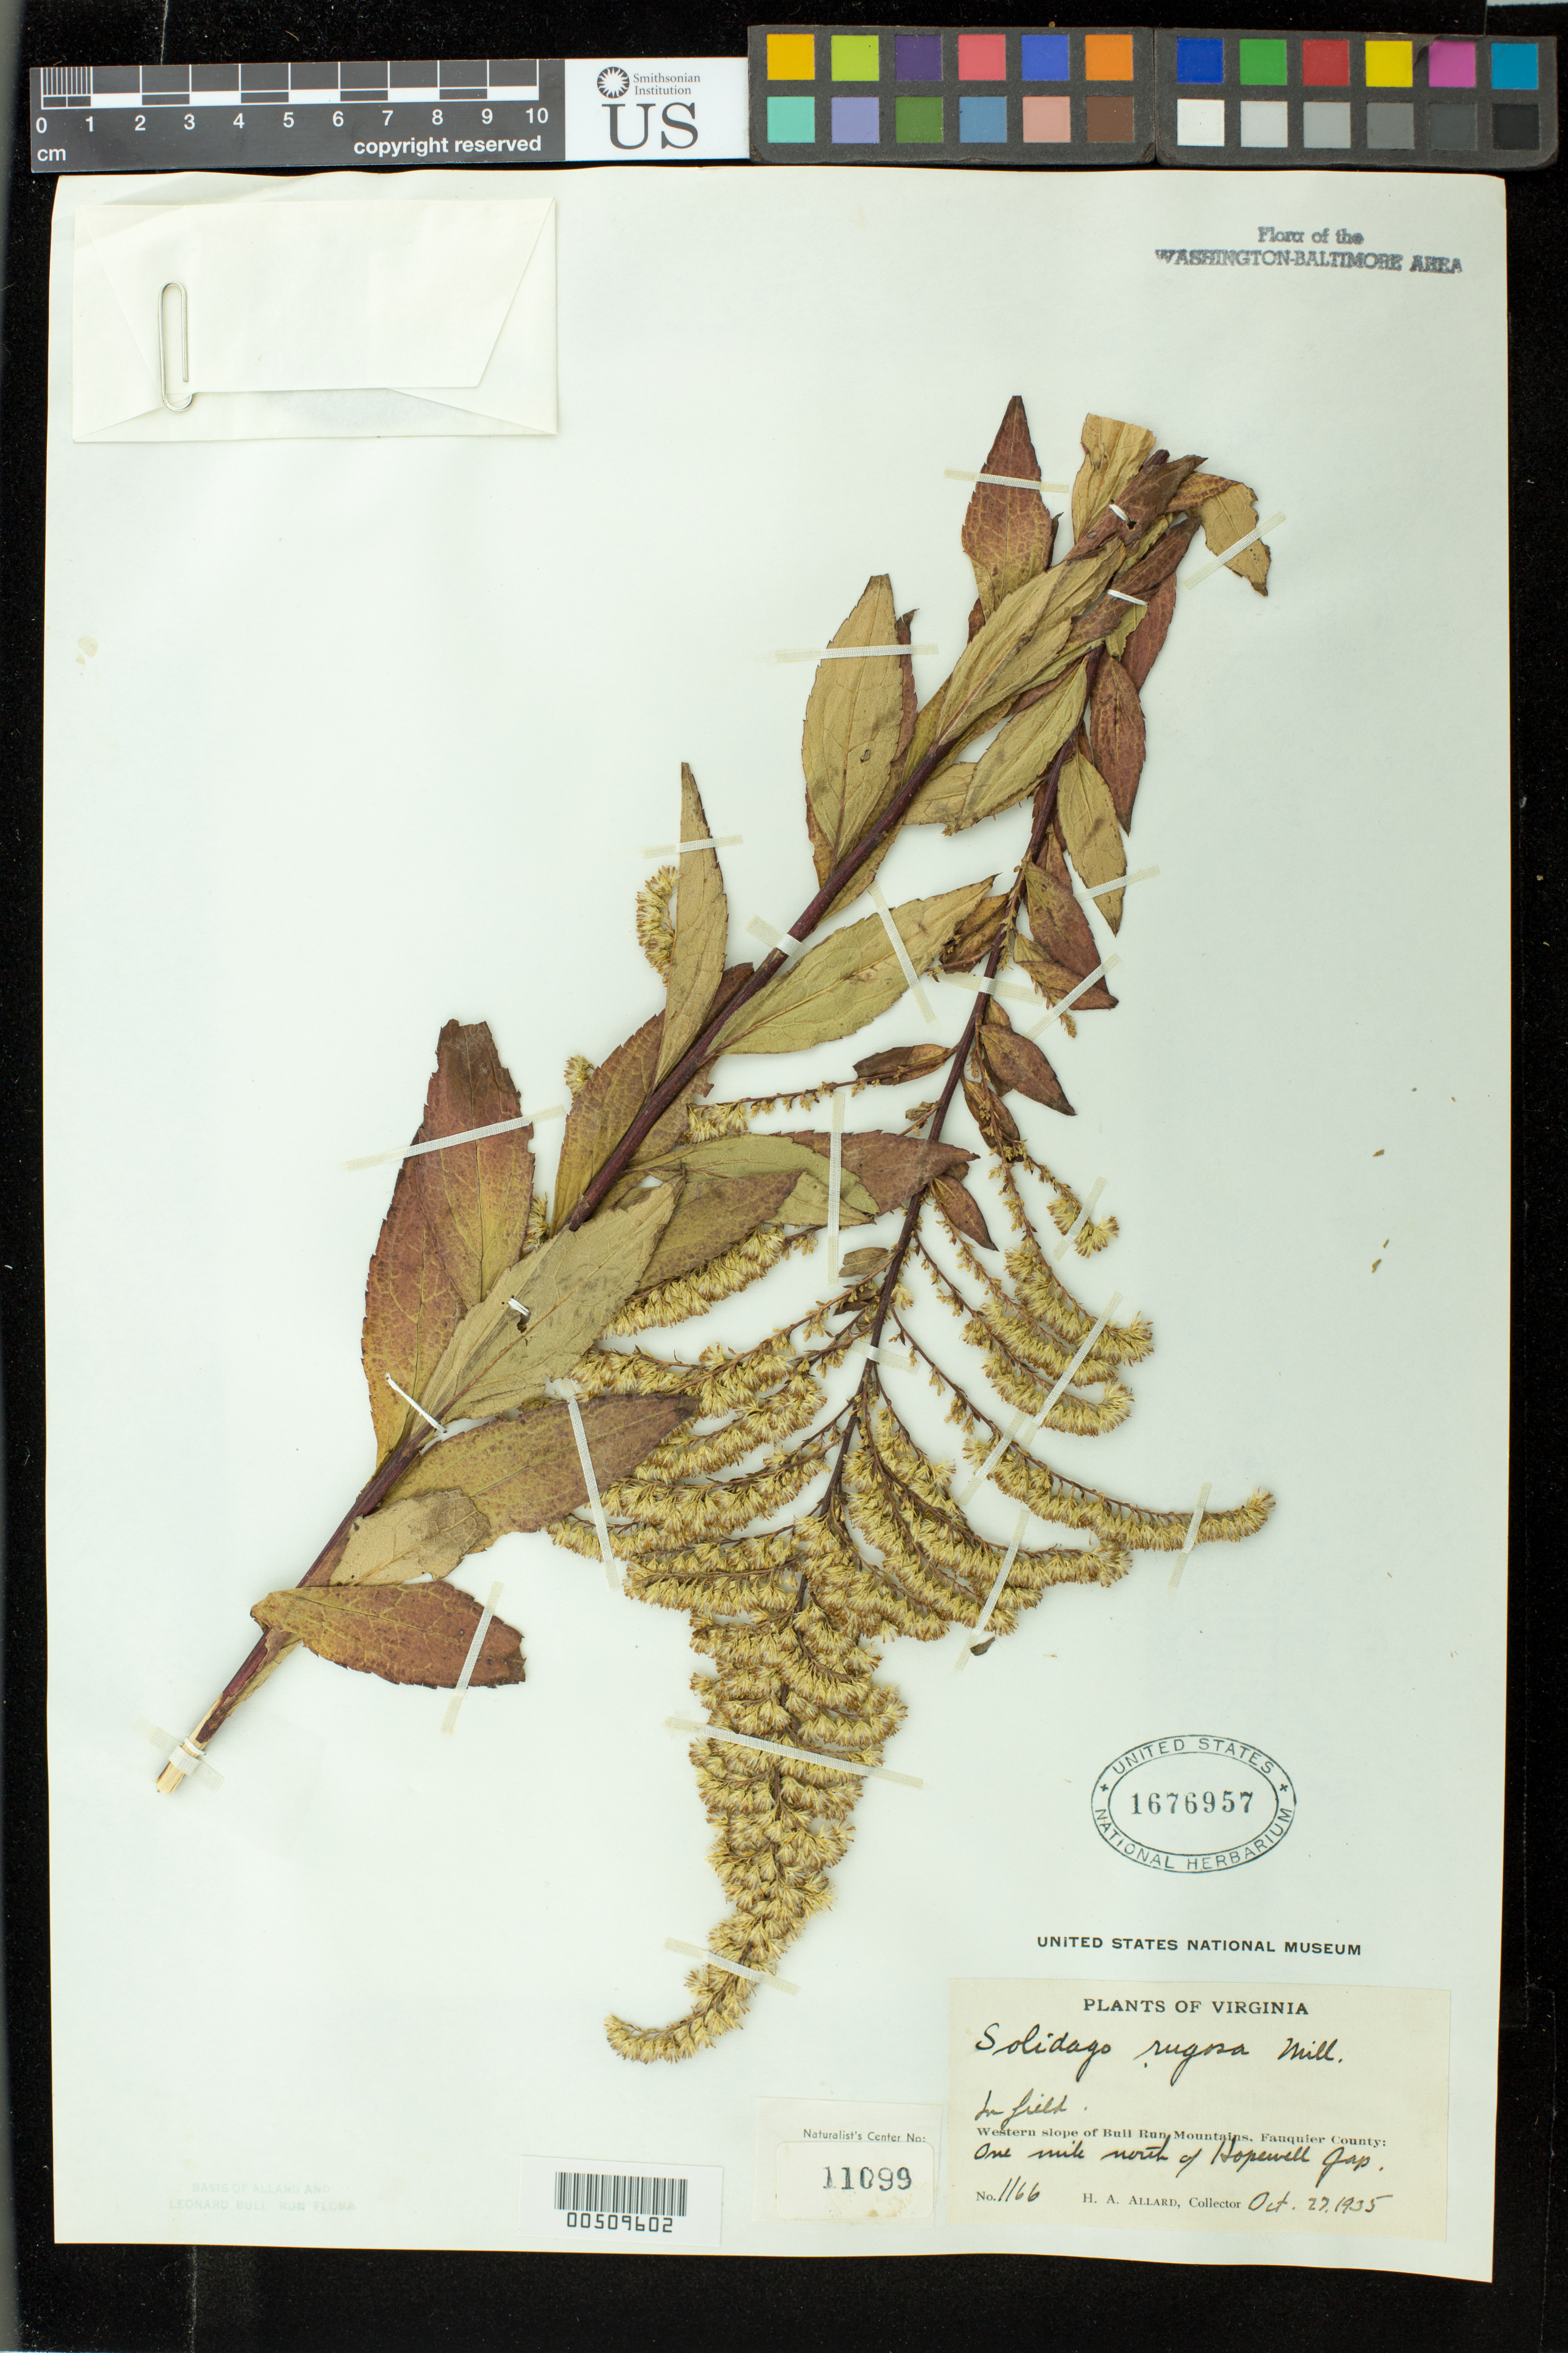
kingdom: Plantae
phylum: Tracheophyta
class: Magnoliopsida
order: Asterales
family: Asteraceae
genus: Solidago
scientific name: Solidago rugosa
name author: Mill.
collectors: H. A. Allard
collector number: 1166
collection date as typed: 27 Oct 1935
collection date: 1935-10-27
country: United States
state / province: Virginia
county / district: Fauquier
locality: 1 mi. N of Hopewell Gap, W slope of Bull Run Mts. Bull Run Mts.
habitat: in field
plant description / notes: Specimens returned from Naturalist Center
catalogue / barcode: US 1676957